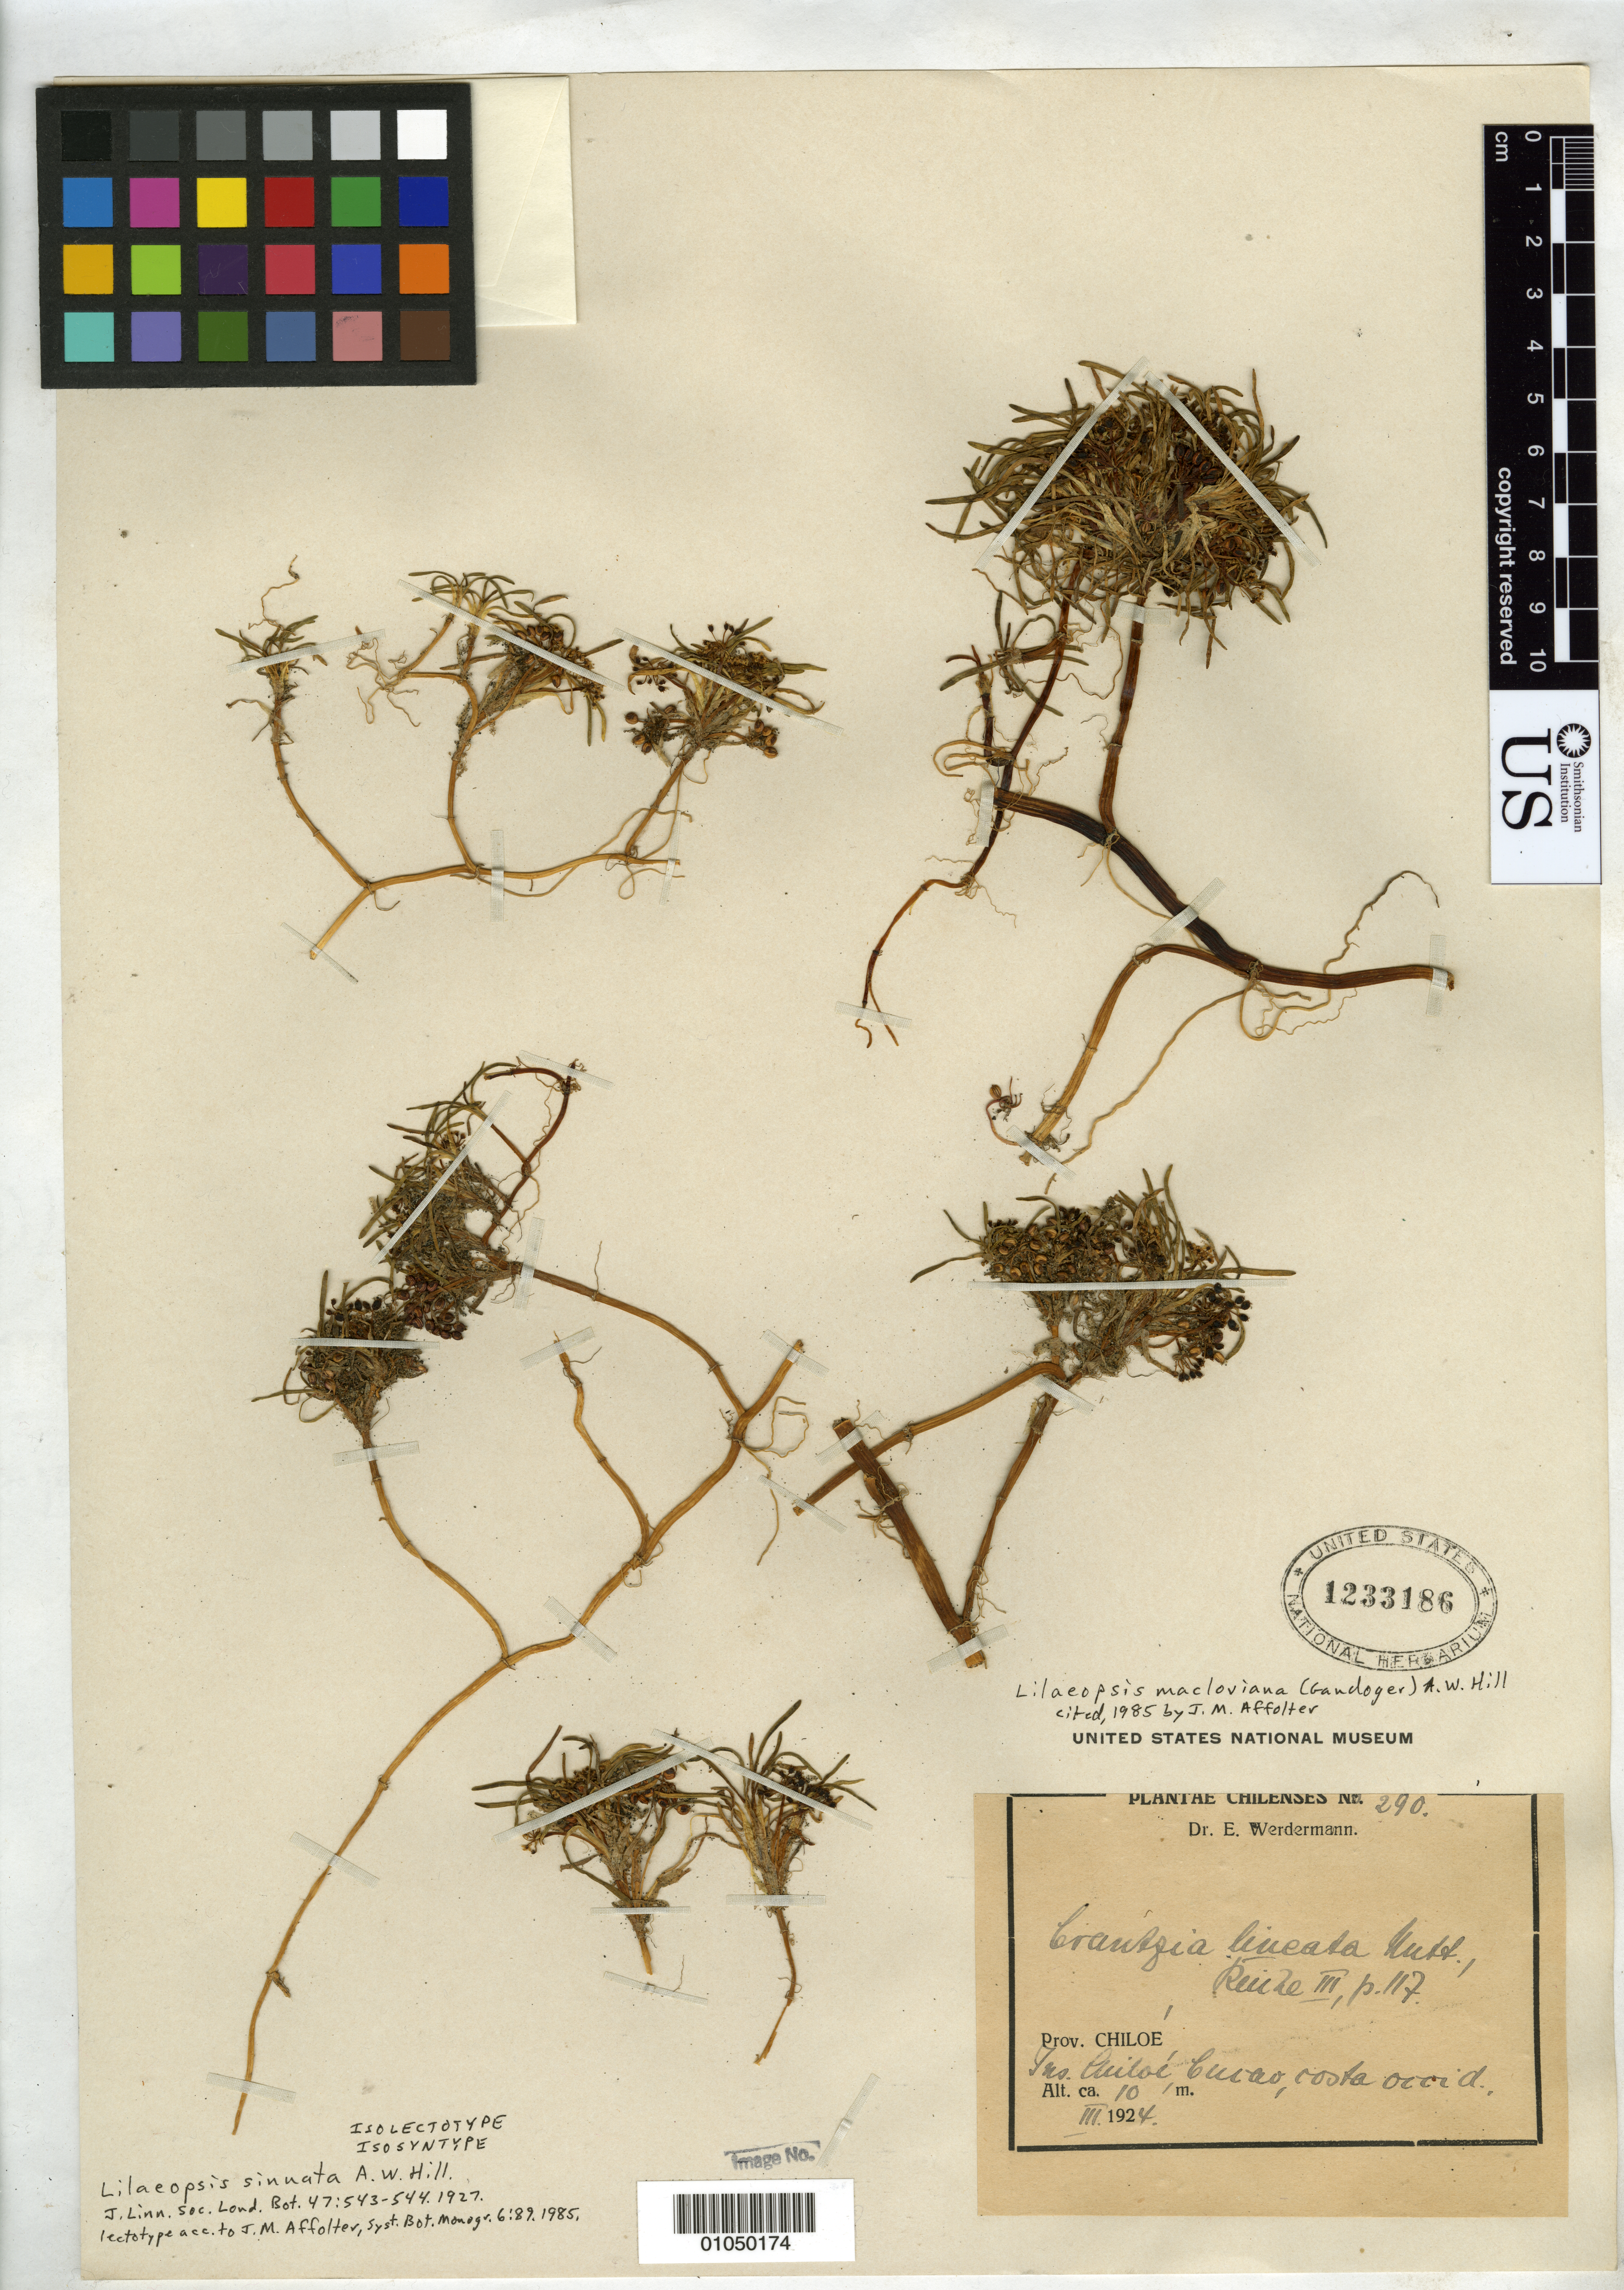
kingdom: Plantae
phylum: Tracheophyta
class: Magnoliopsida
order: Apiales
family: Apiaceae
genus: Lilaeopsis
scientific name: Lilaeopsis sinuata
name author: A.W. Hill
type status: Isolectotype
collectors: E. Werdermann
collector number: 290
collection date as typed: Mar 1924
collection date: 1924-03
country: Chile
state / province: Los Lagos (X)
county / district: Chiloé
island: Chiloé Island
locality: Prov. Chiloé, Ins. Chiloé, Cucao, costa occid.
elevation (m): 10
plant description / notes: Currently accepted name as cited by Affolter (1985).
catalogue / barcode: US 1233186